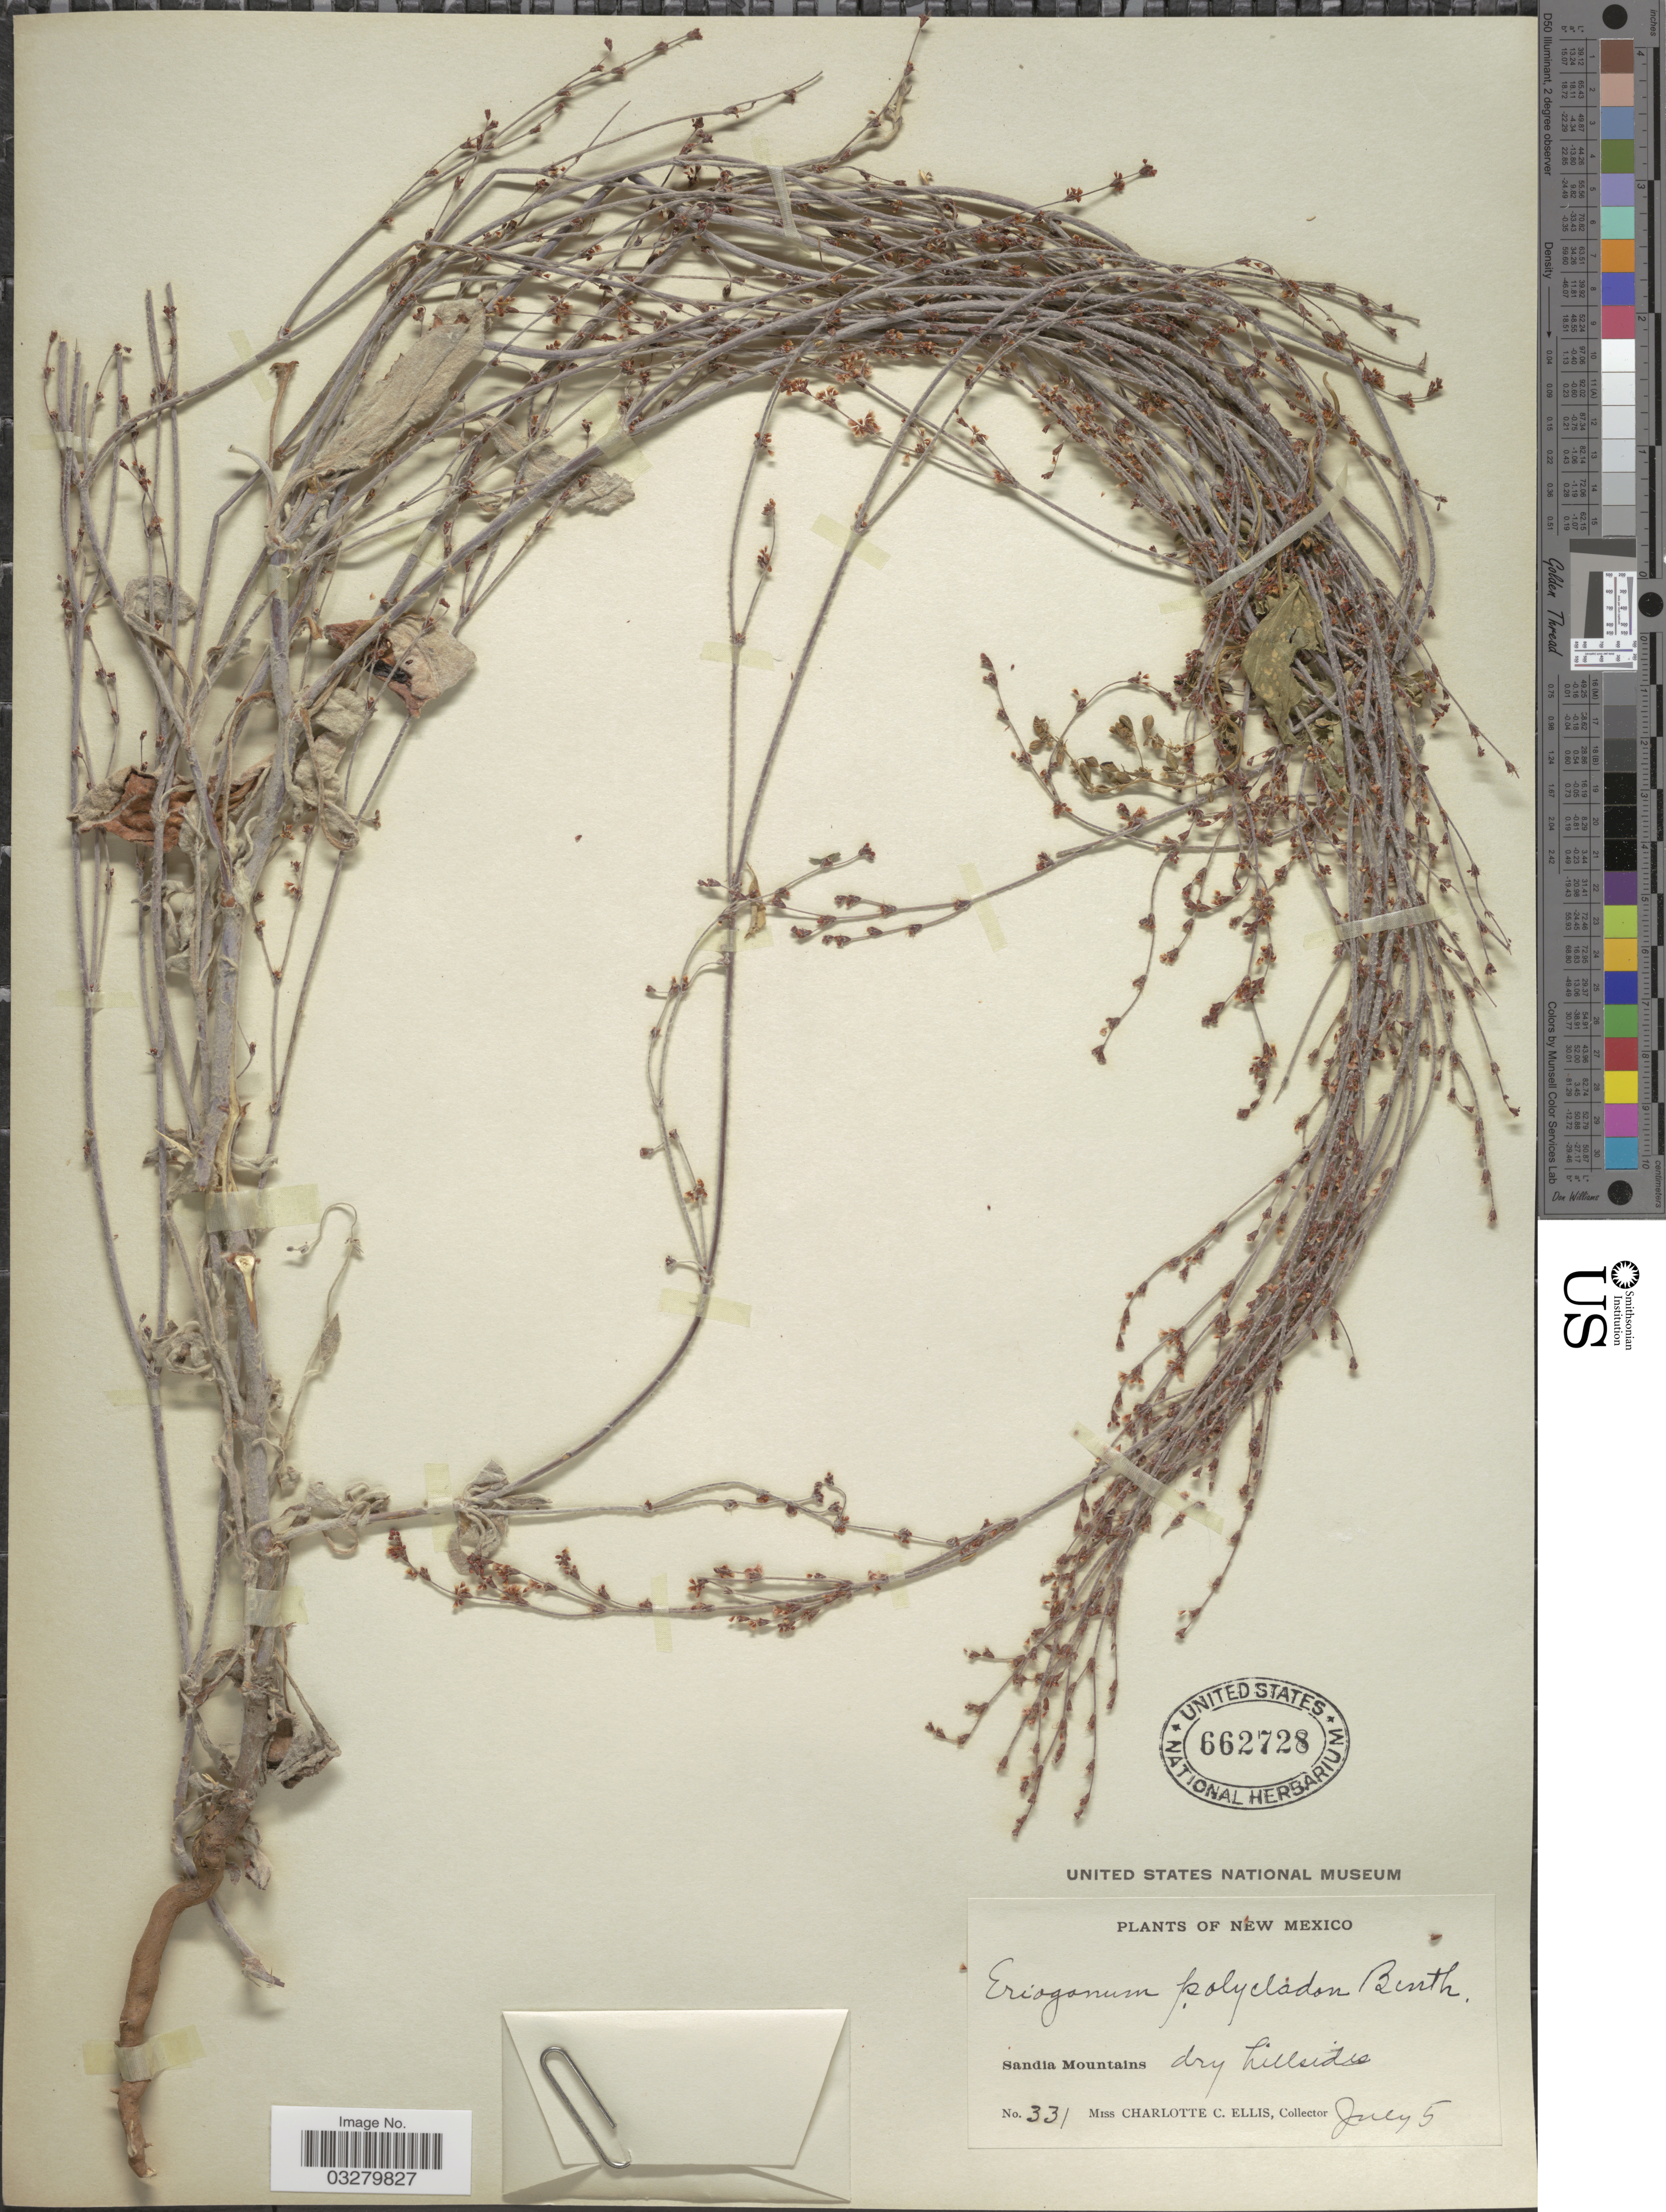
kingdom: Plantae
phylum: Tracheophyta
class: Magnoliopsida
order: Caryophyllales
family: Polygonaceae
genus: Eriogonum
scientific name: Eriogonum polycladon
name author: Benth.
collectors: C. C. Ellis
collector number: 331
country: United States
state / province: New Mexico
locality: Sandia Mountains.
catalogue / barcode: US 662728